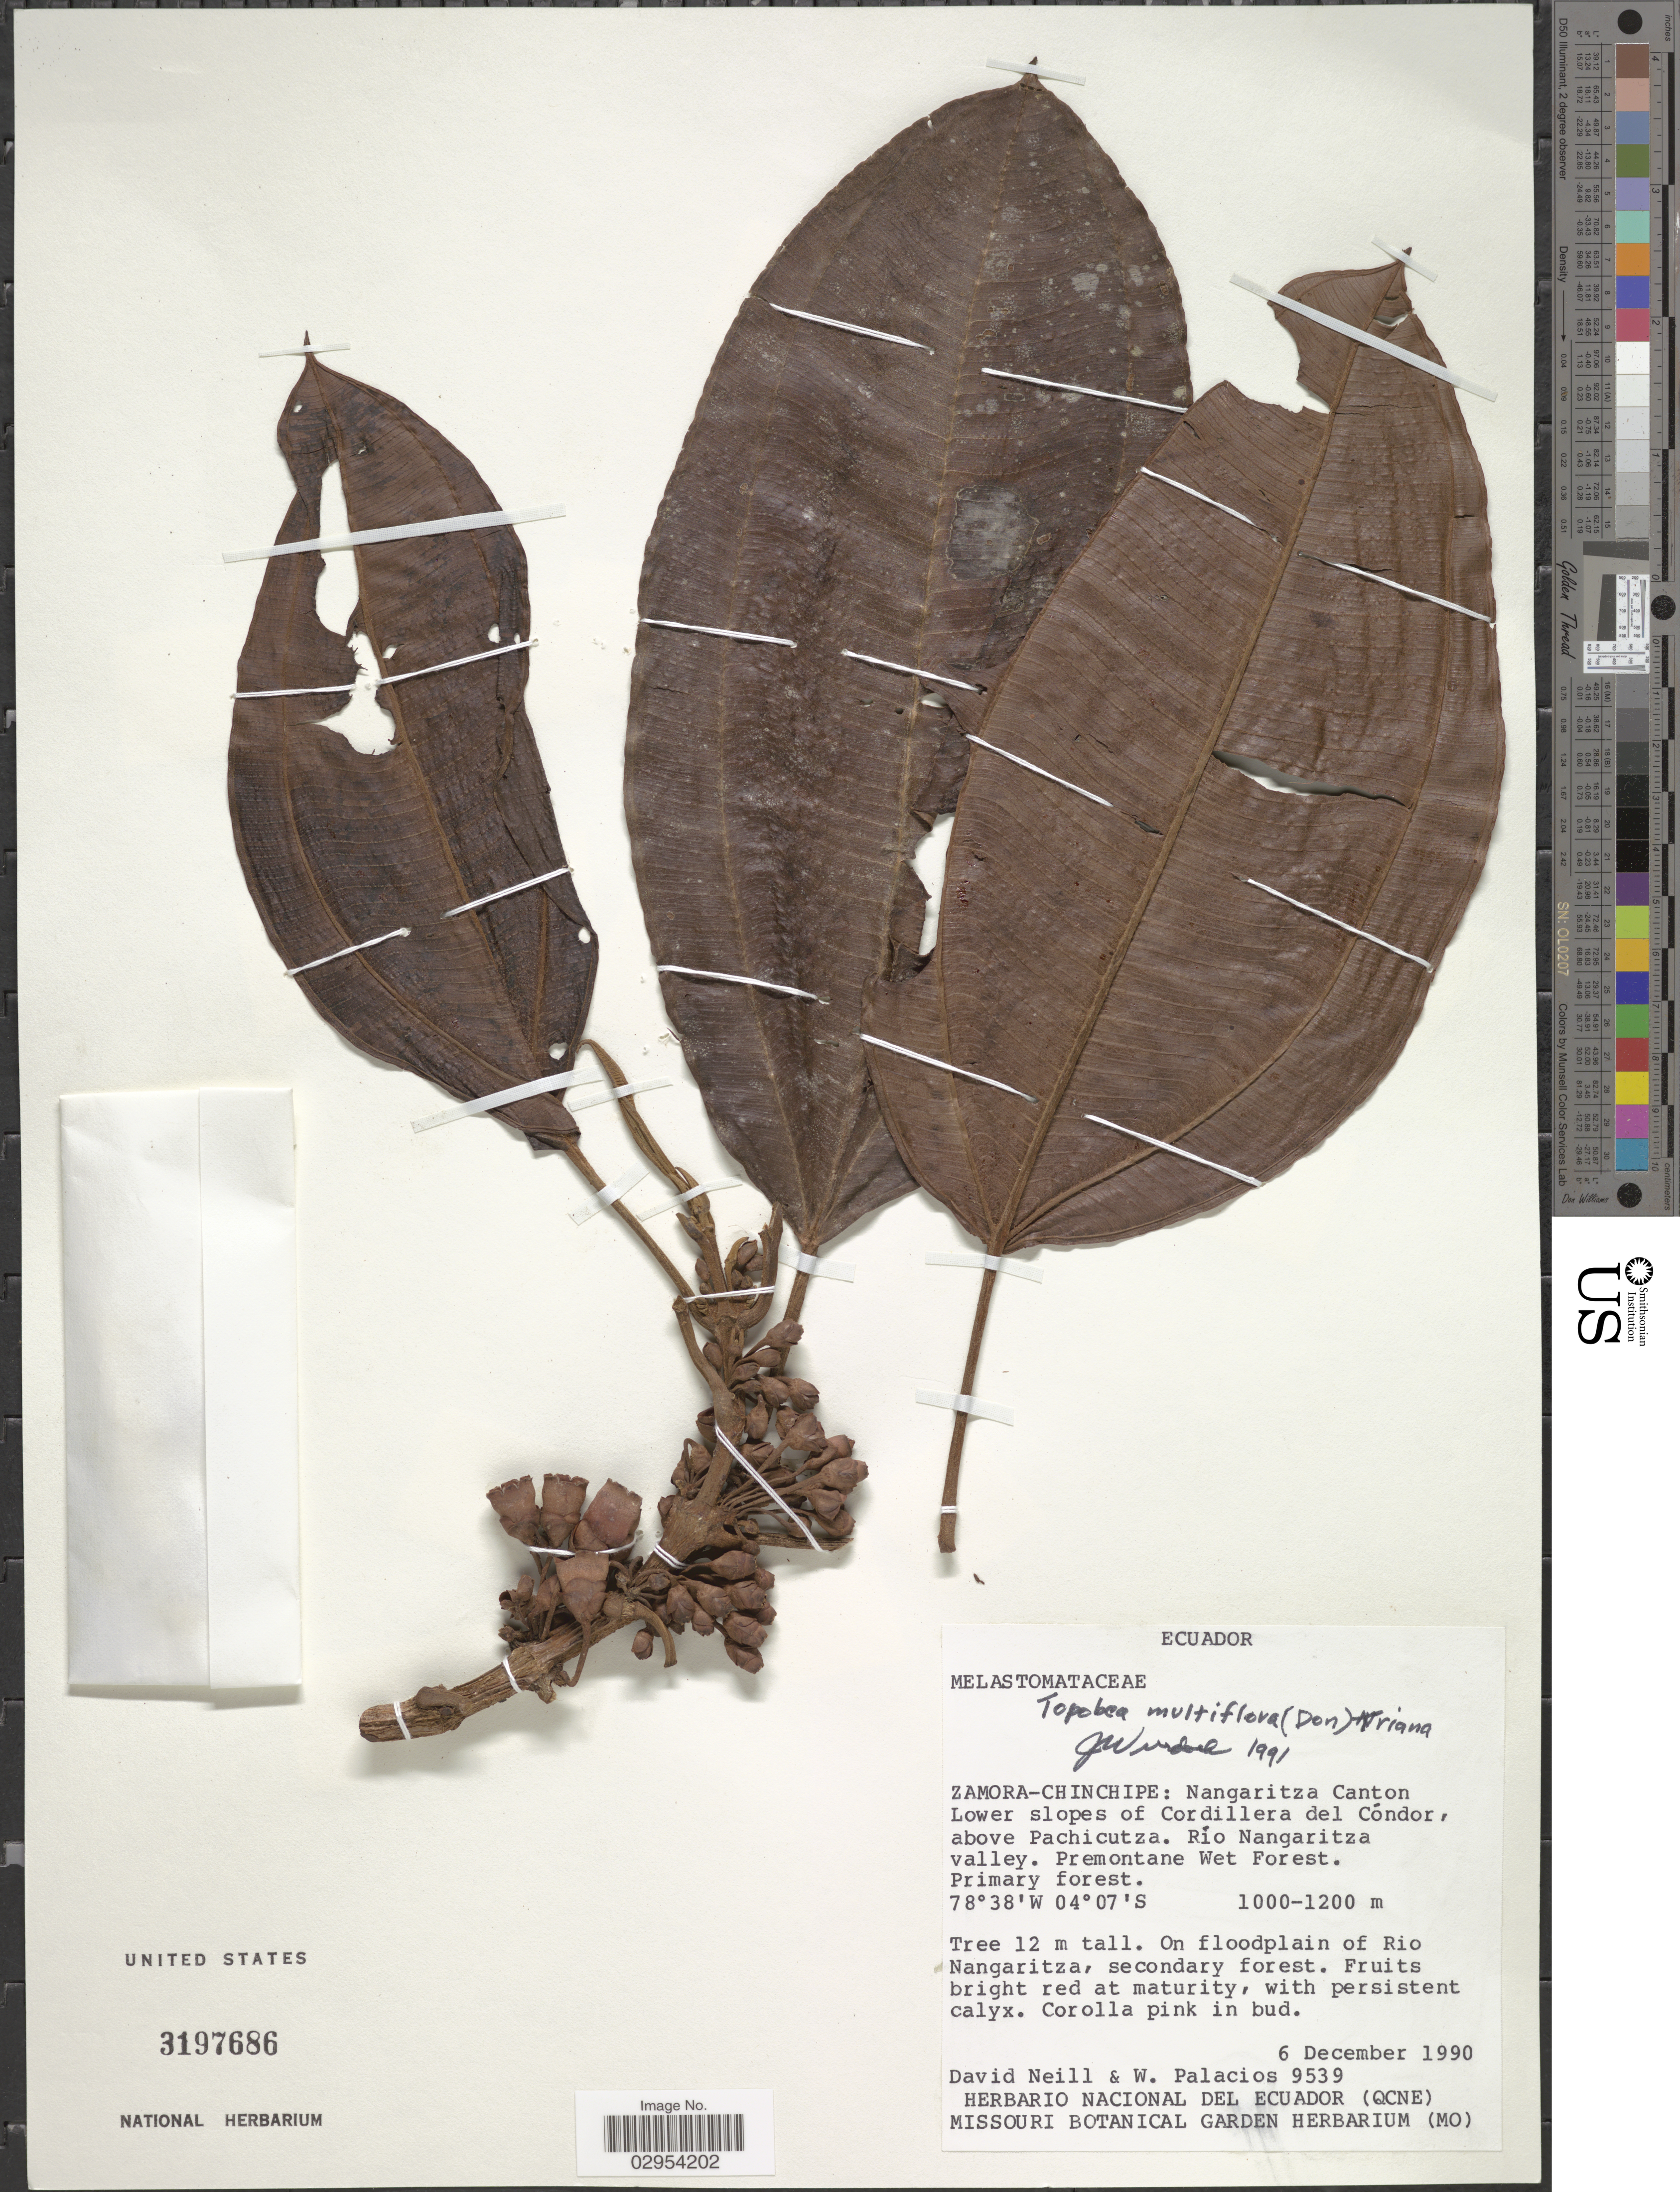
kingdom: Plantae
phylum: Tracheophyta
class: Magnoliopsida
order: Myrtales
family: Melastomataceae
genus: Topobea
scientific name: Topobea longipes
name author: Naudin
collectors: D. Neill & W. Palacios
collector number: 9539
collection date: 1990-12-06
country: Ecuador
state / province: Zamora-Chinchipe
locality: Nangaritza Canton, Lower slopes of Cordillera del Cóndor, above Pachicutza. Río Nangaritza valley.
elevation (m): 1000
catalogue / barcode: US 3197686